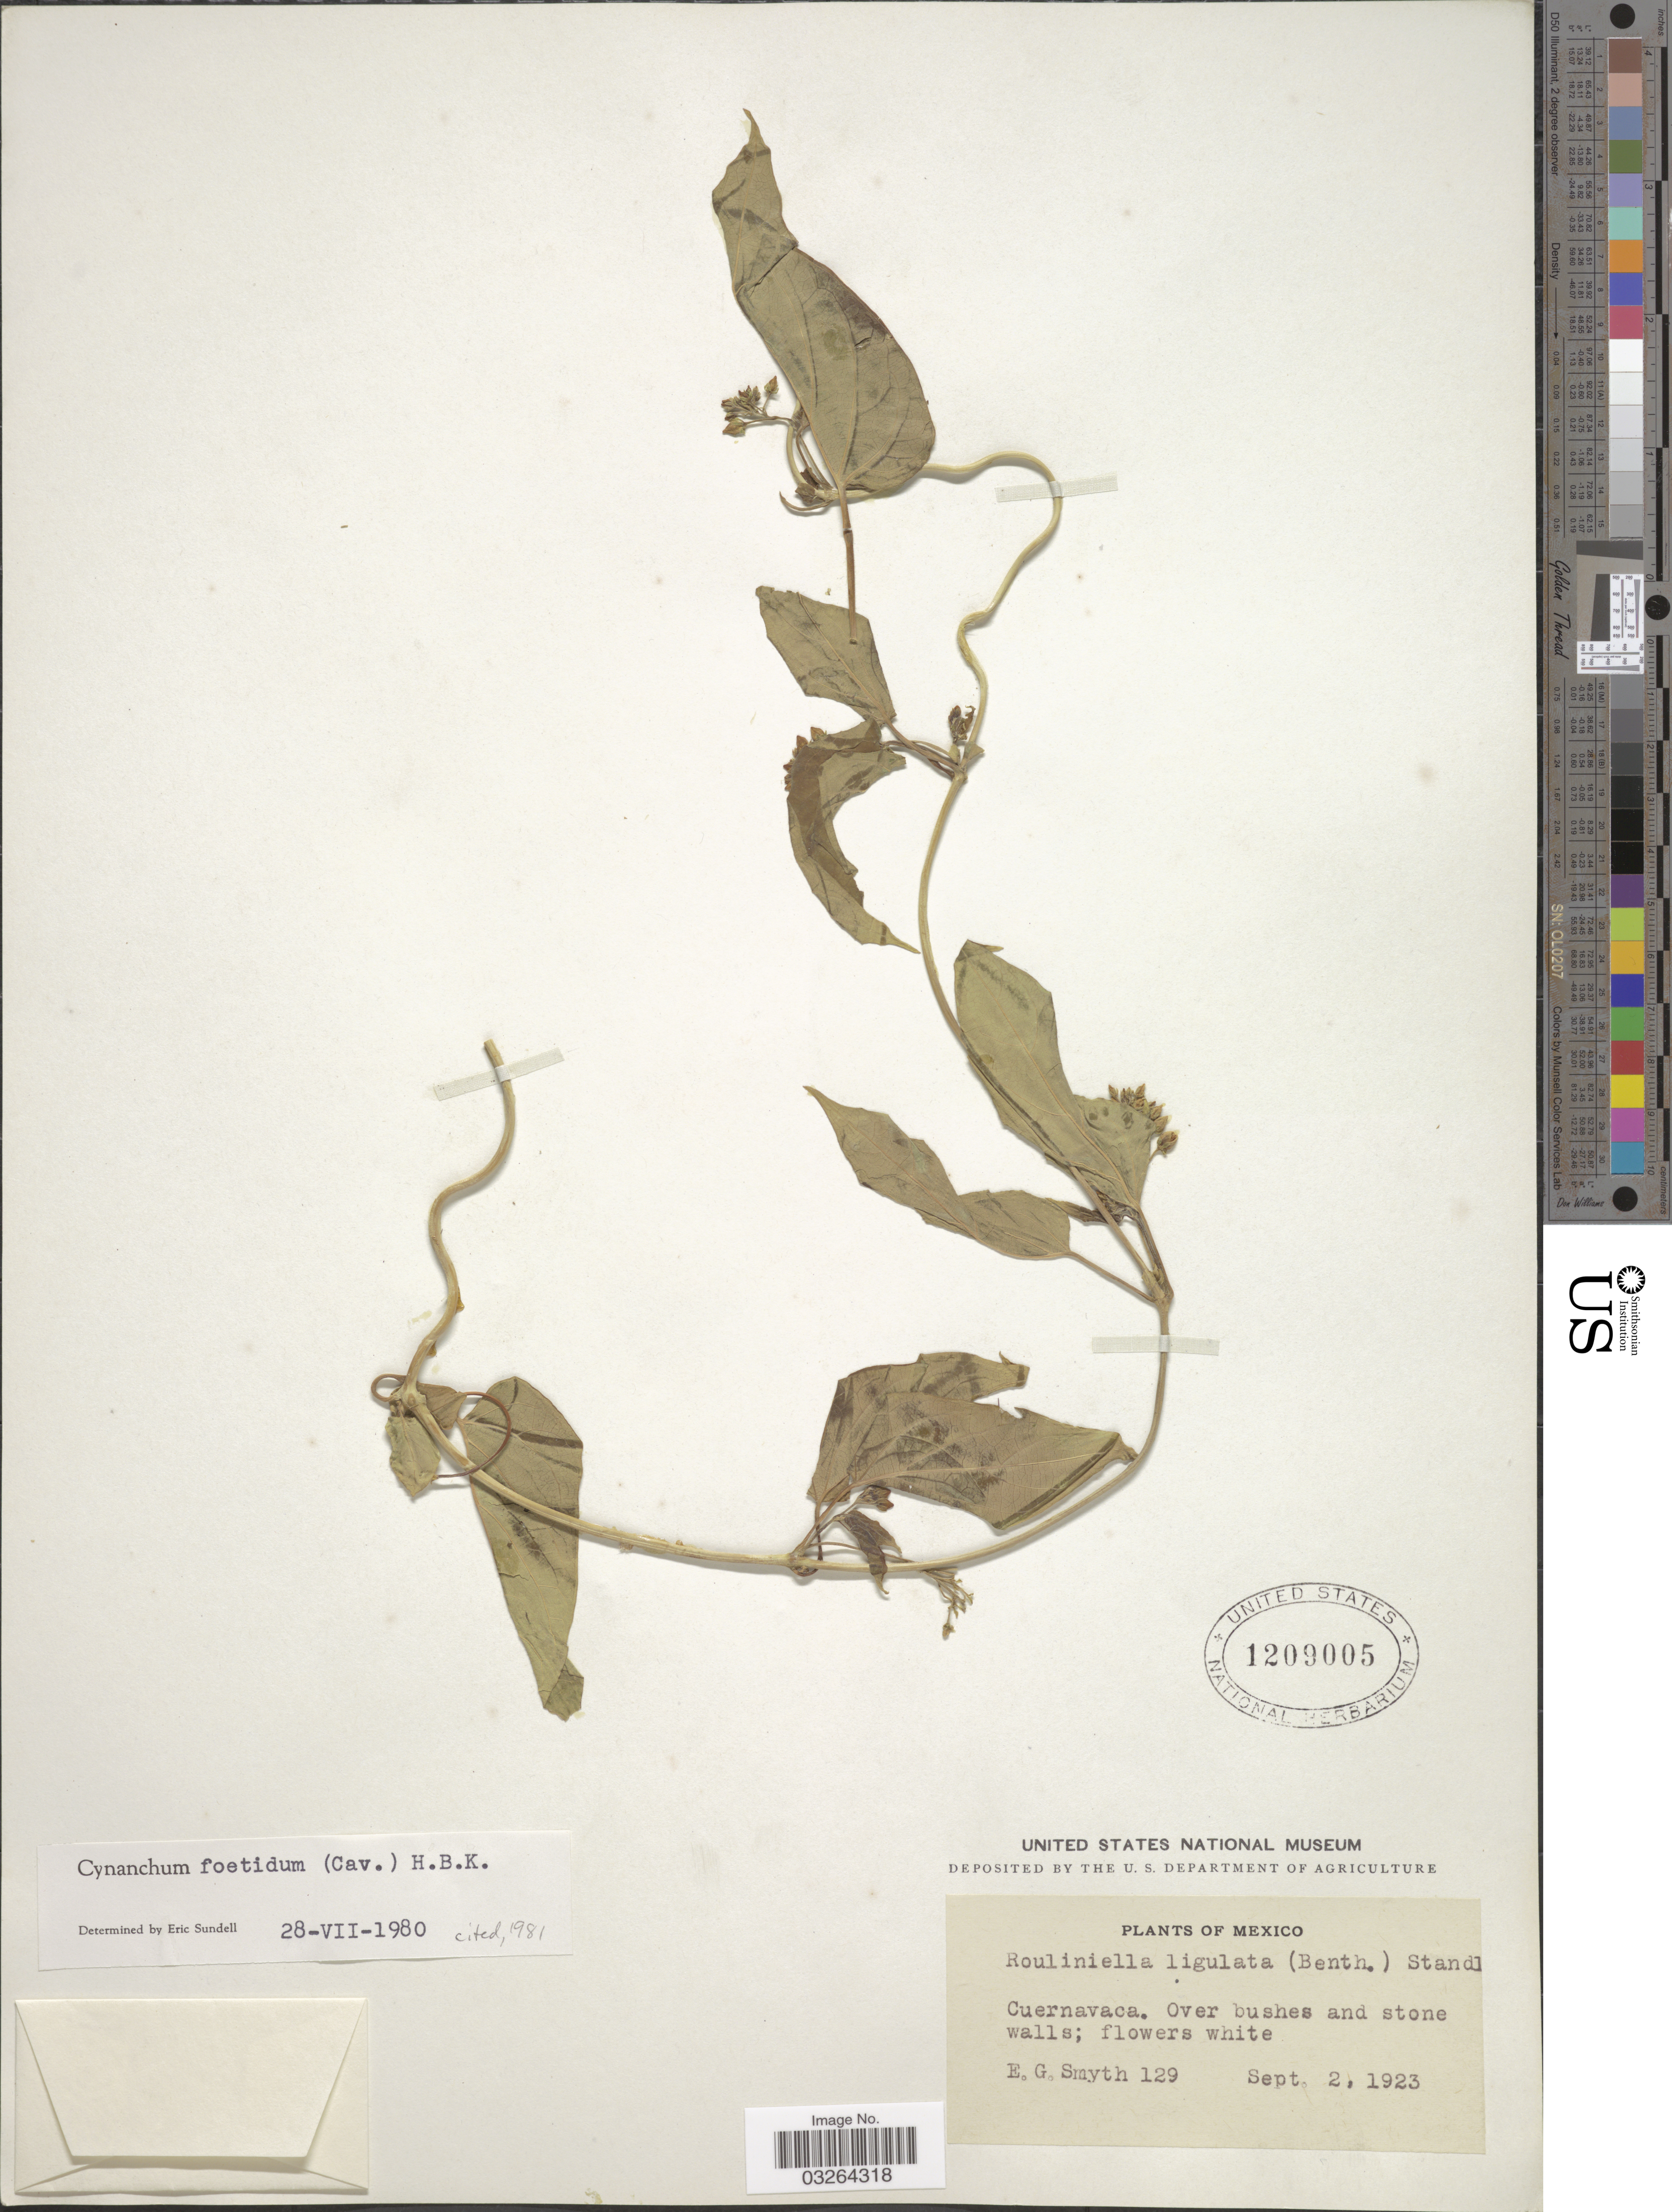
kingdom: Plantae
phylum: Tracheophyta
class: Magnoliopsida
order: Gentianales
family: Apocynaceae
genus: Cynanchum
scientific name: Cynanchum foetidum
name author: (Cav.) Kunth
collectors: E. Smyth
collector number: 129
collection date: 1923-09-02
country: Mexico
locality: Cuernavaca.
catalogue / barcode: US 1209005